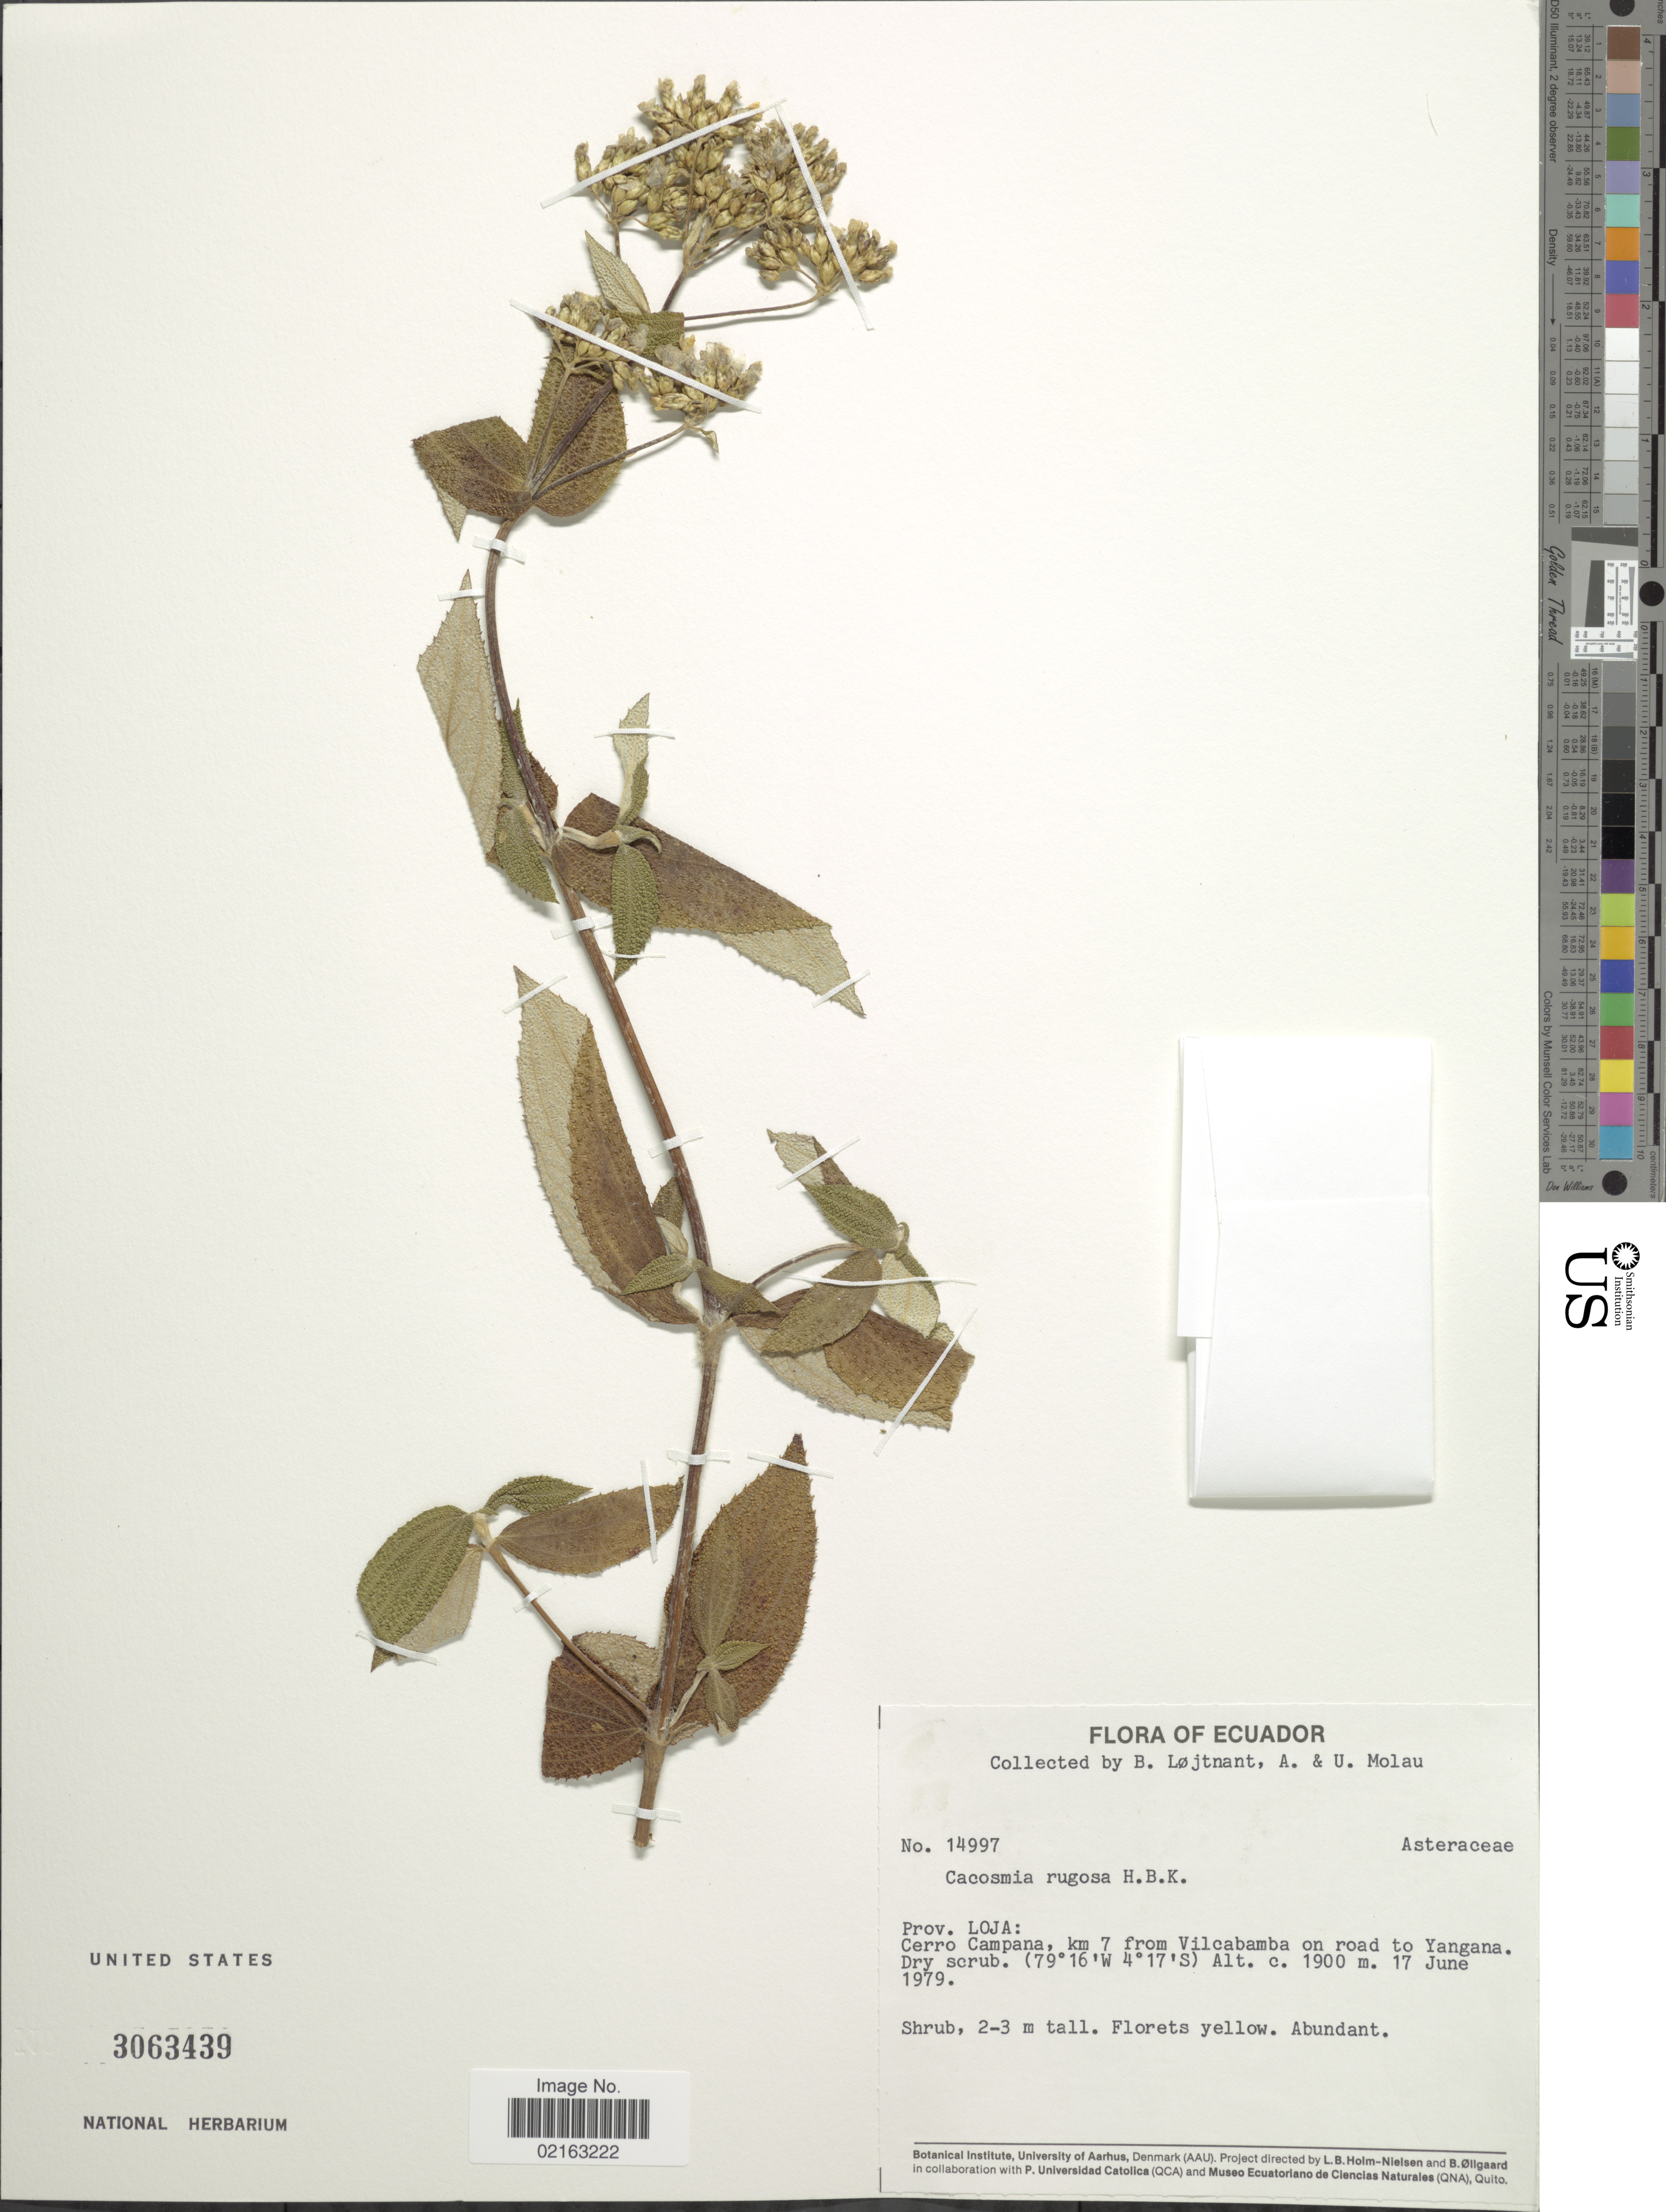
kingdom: Plantae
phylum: Tracheophyta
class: Magnoliopsida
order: Asterales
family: Asteraceae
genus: Cacosmia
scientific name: Cacosmia rugosa var. rugosa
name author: Kunth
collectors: B. Löjtnant, A. Molau & U. Molau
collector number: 14997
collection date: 1979-06-17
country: Ecuador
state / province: Loja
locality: Prov. Loja: Cerro Campana, km 7 from Vilcabamba on road to Yangana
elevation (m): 1900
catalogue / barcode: US 3063439